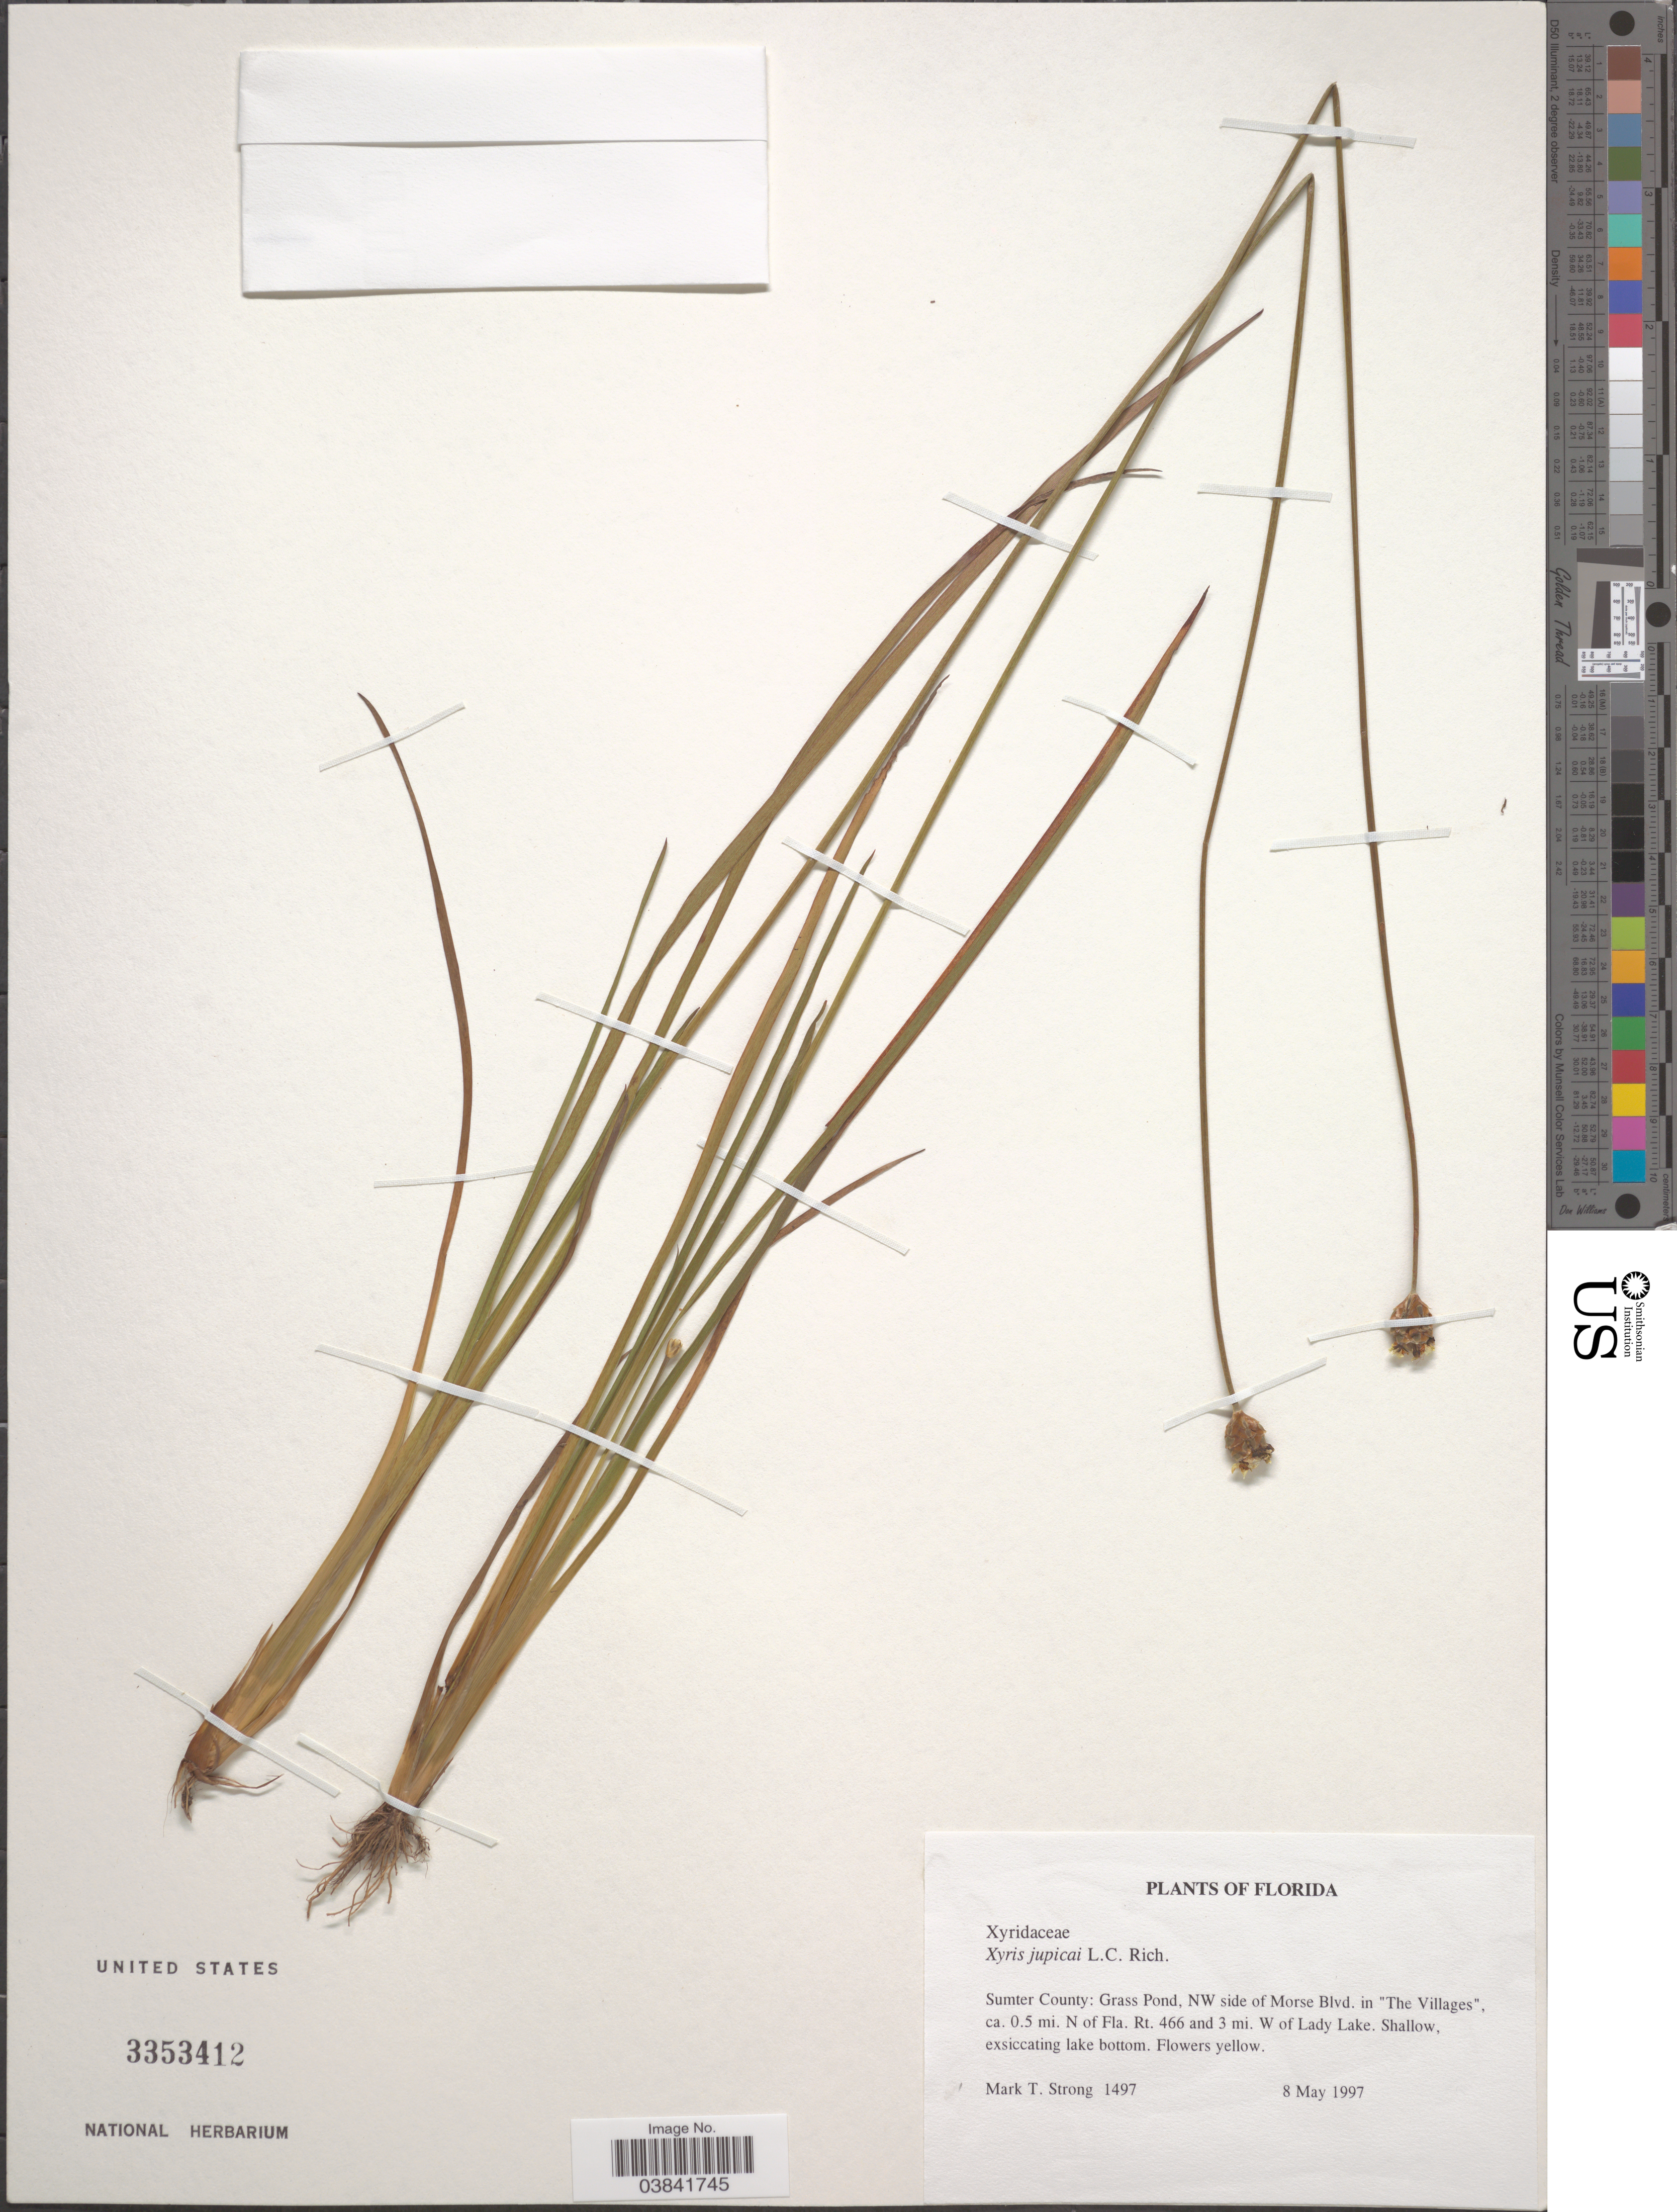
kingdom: Plantae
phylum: Tracheophyta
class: Liliopsida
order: Poales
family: Xyridaceae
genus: Xyris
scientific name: Xyris jupicai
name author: Rich.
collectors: M. T. Strong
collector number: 1497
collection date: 1997-05-08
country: United States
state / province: Florida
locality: Sumter County: Grass Pond, NW side of Morse Blvd. in "The Villages", ca. 0.5 mi. N of Fla. Rt. 466 and 3 mi. W of Lady Lake.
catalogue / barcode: US 3353412